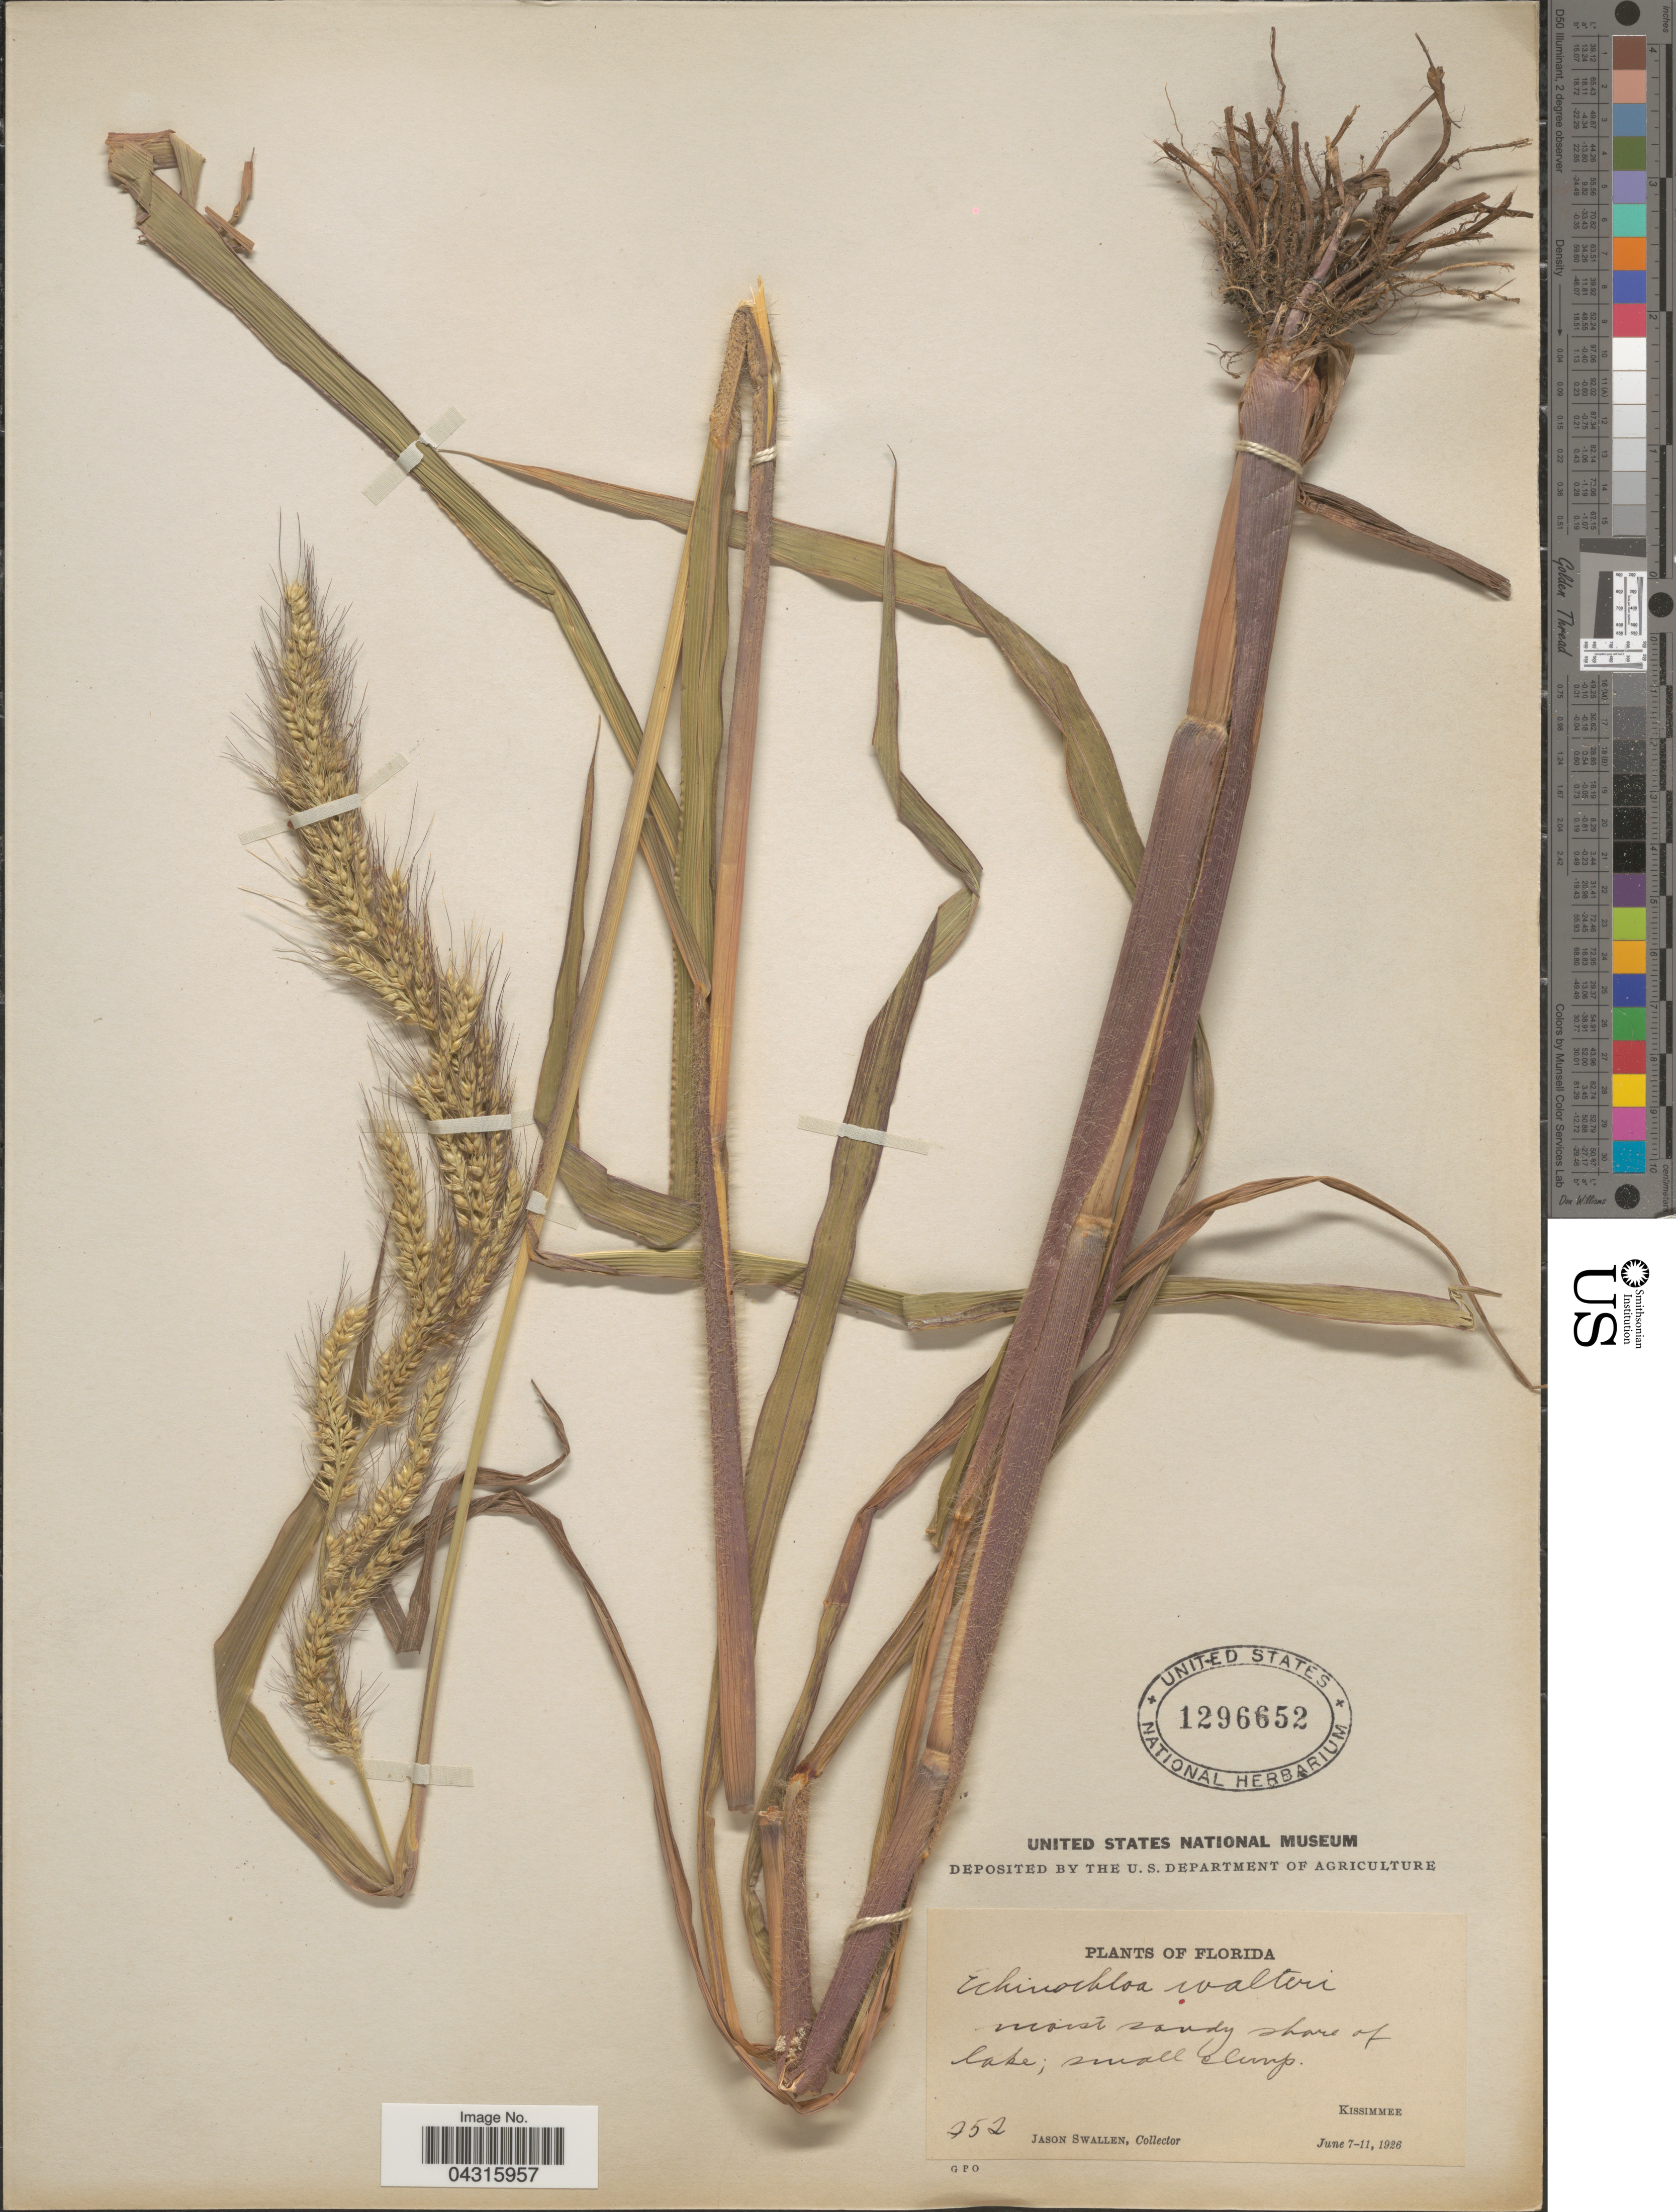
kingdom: Plantae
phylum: Tracheophyta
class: Liliopsida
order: Poales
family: Poaceae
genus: Echinochloa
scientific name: Echinochloa walteri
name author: (Pursh) A. Heller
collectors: J. R. Swallen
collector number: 252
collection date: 1926-06-07/1926-06-11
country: United States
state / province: Florida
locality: Moist sandy shore of lake; small clump. Kissimmee.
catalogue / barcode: US 1296652